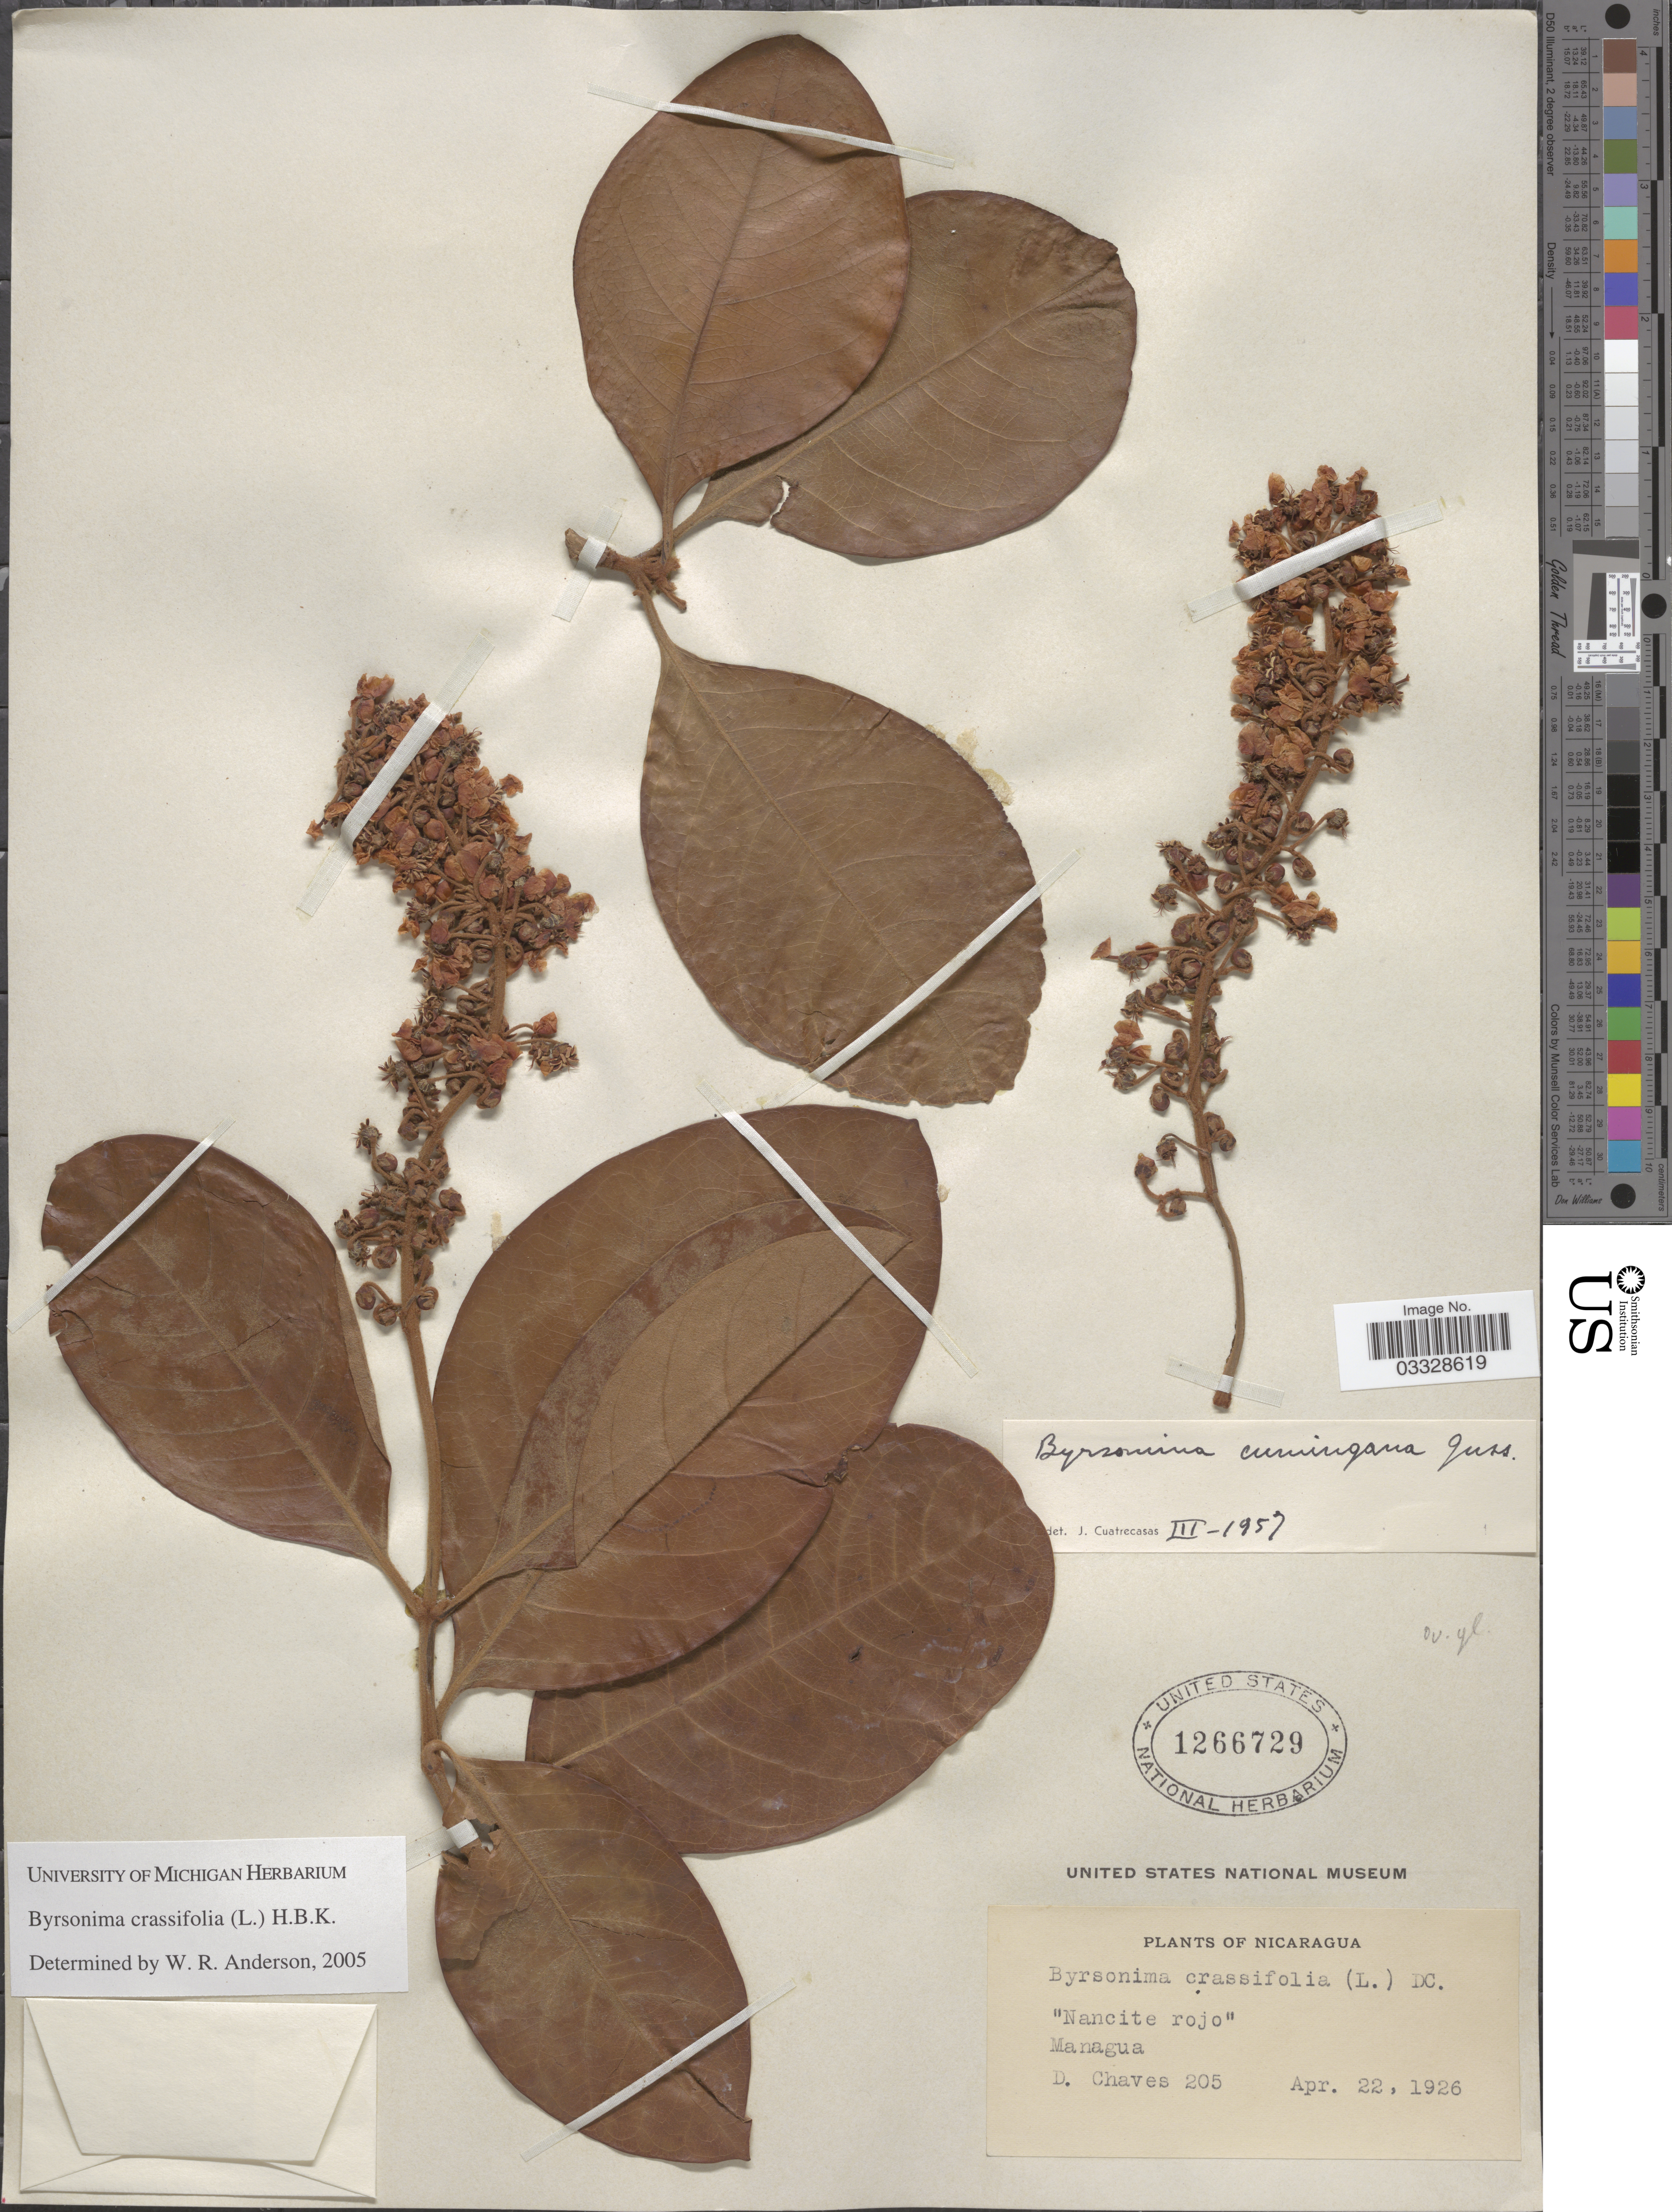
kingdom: Plantae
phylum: Tracheophyta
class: Magnoliopsida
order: Malpighiales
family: Malpighiaceae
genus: Byrsonima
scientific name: Byrsonima crassifolia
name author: (L.) Kunth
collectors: D. Chaves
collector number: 205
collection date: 1926-04-22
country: Nicaragua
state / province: Managua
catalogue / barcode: US 1266729